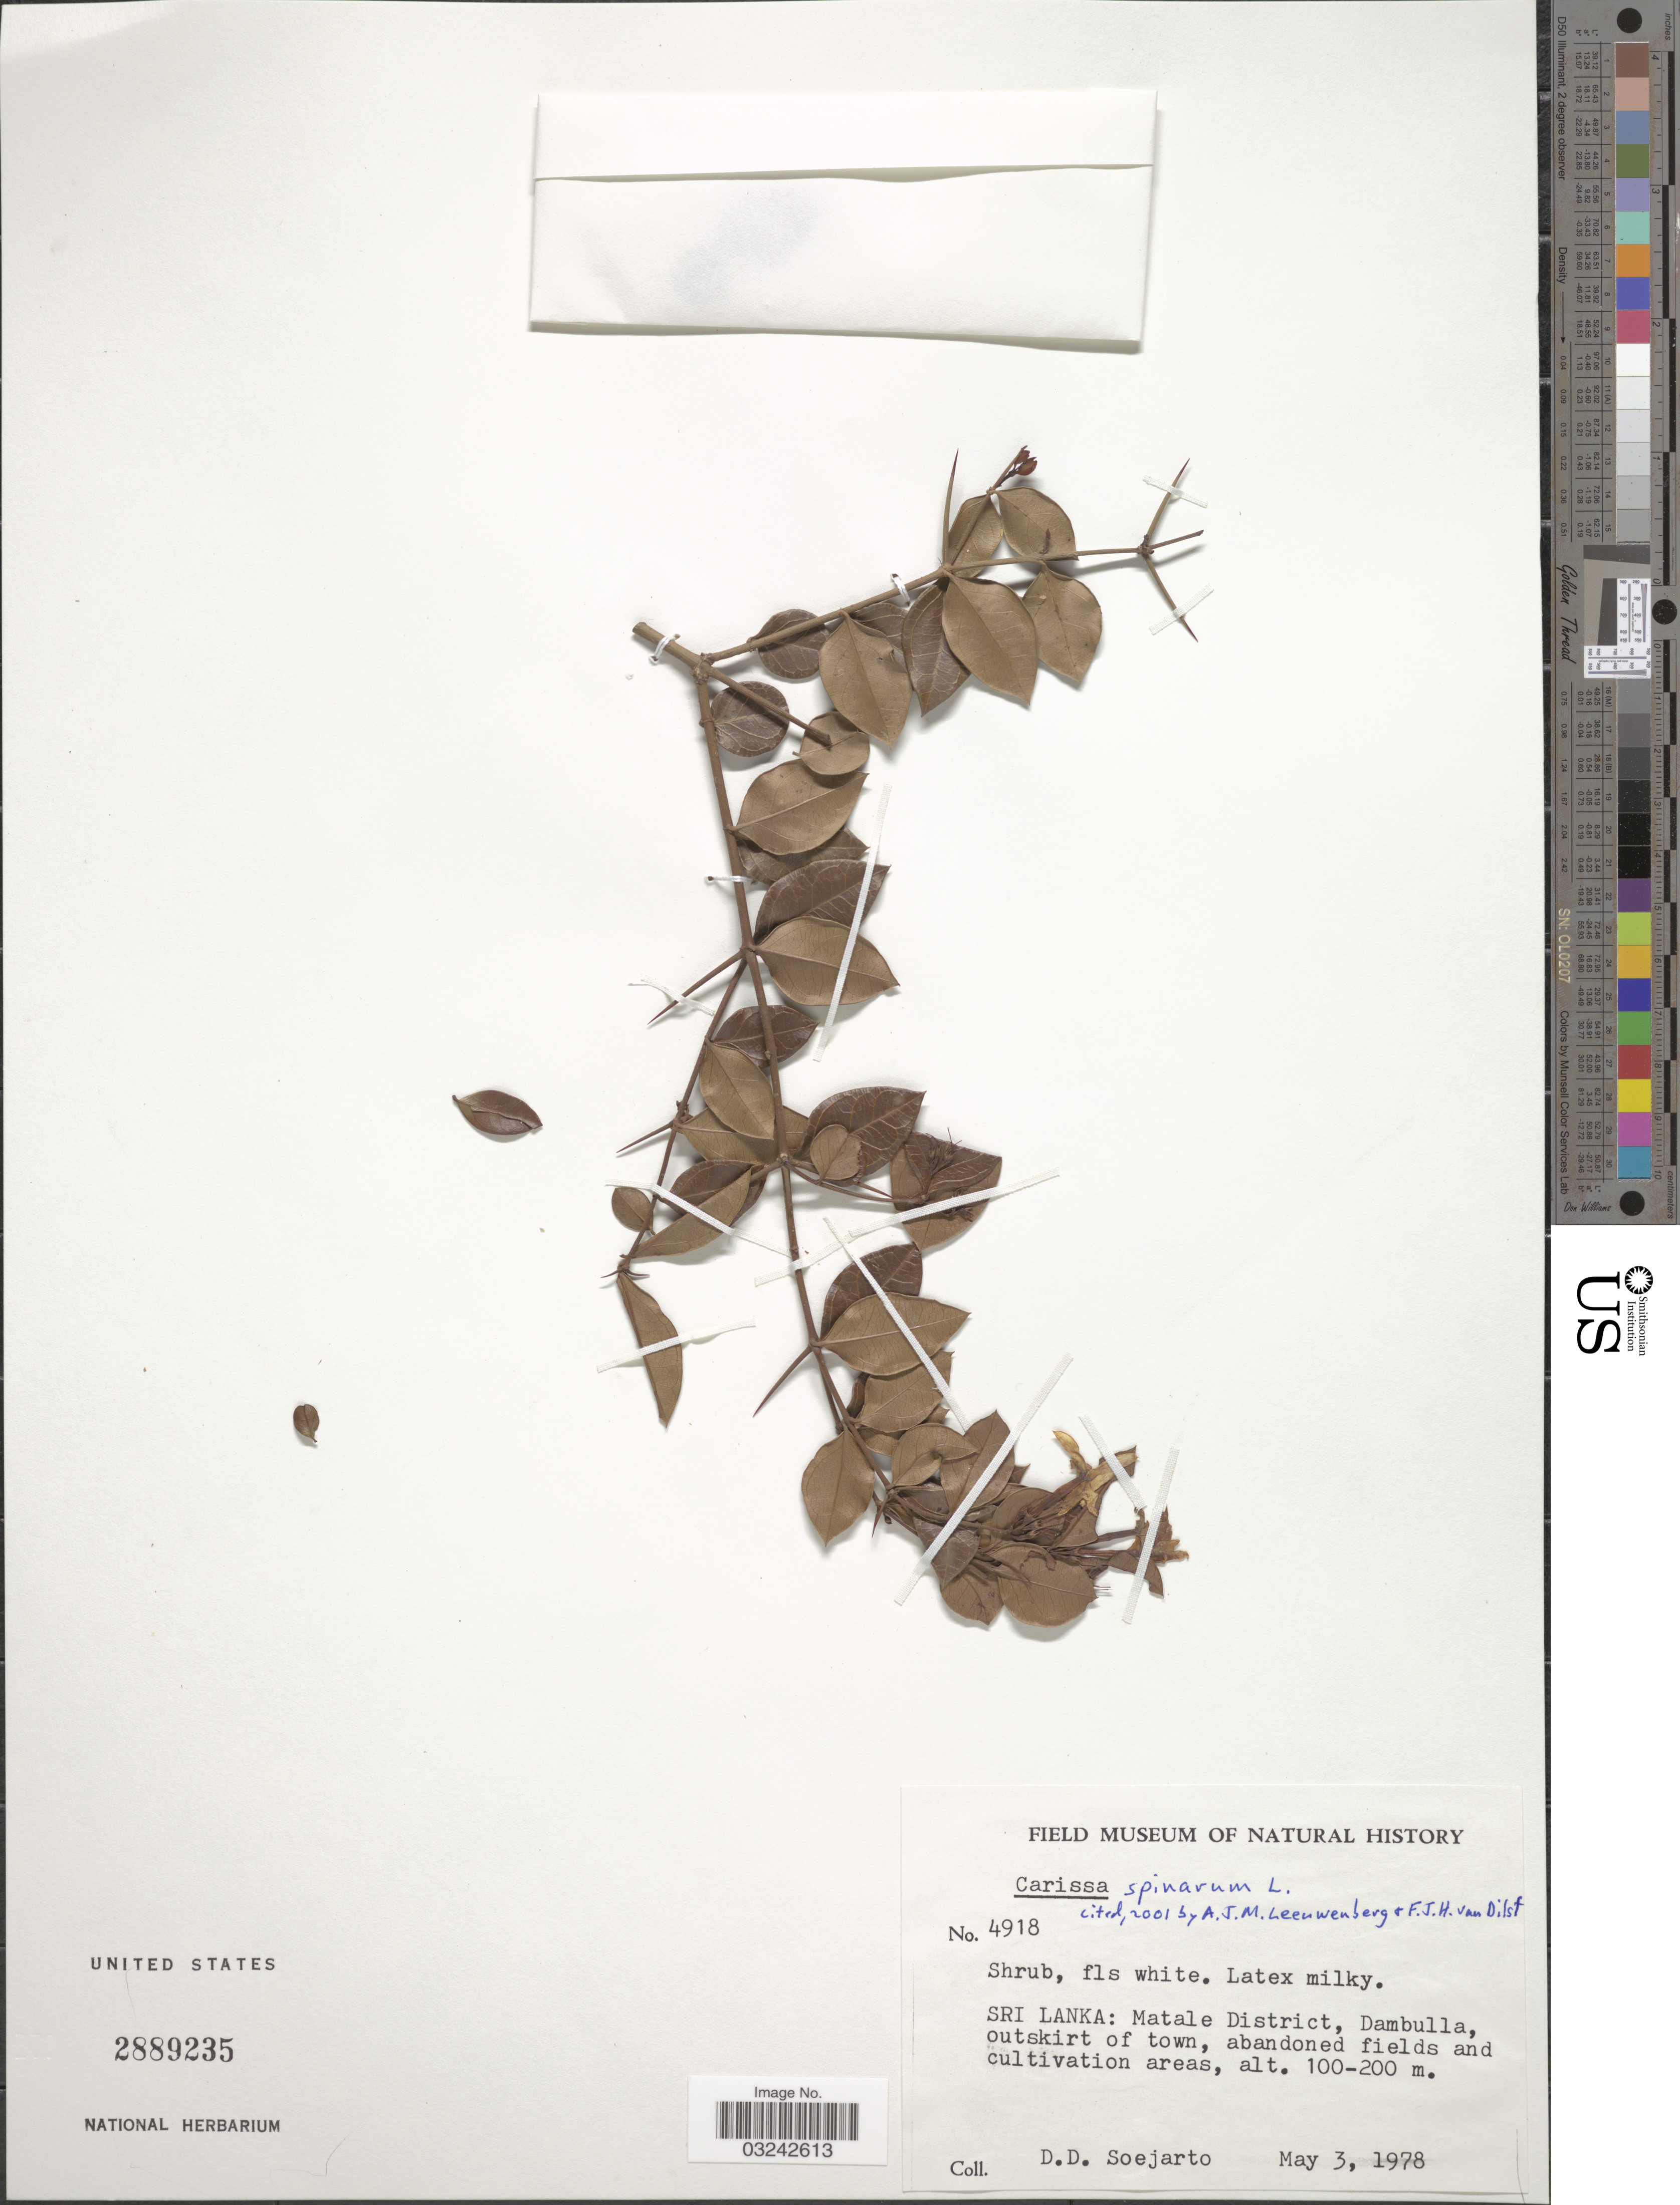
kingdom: Plantae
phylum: Tracheophyta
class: Magnoliopsida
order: Gentianales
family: Apocynaceae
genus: Carissa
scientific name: Carissa spinarum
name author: L.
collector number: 4918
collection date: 1978-05-03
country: Sri Lanka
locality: Matale District, Dambulla, outskirt of town, abandoned fields and cultivation areas.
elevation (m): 100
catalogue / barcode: US 2889235